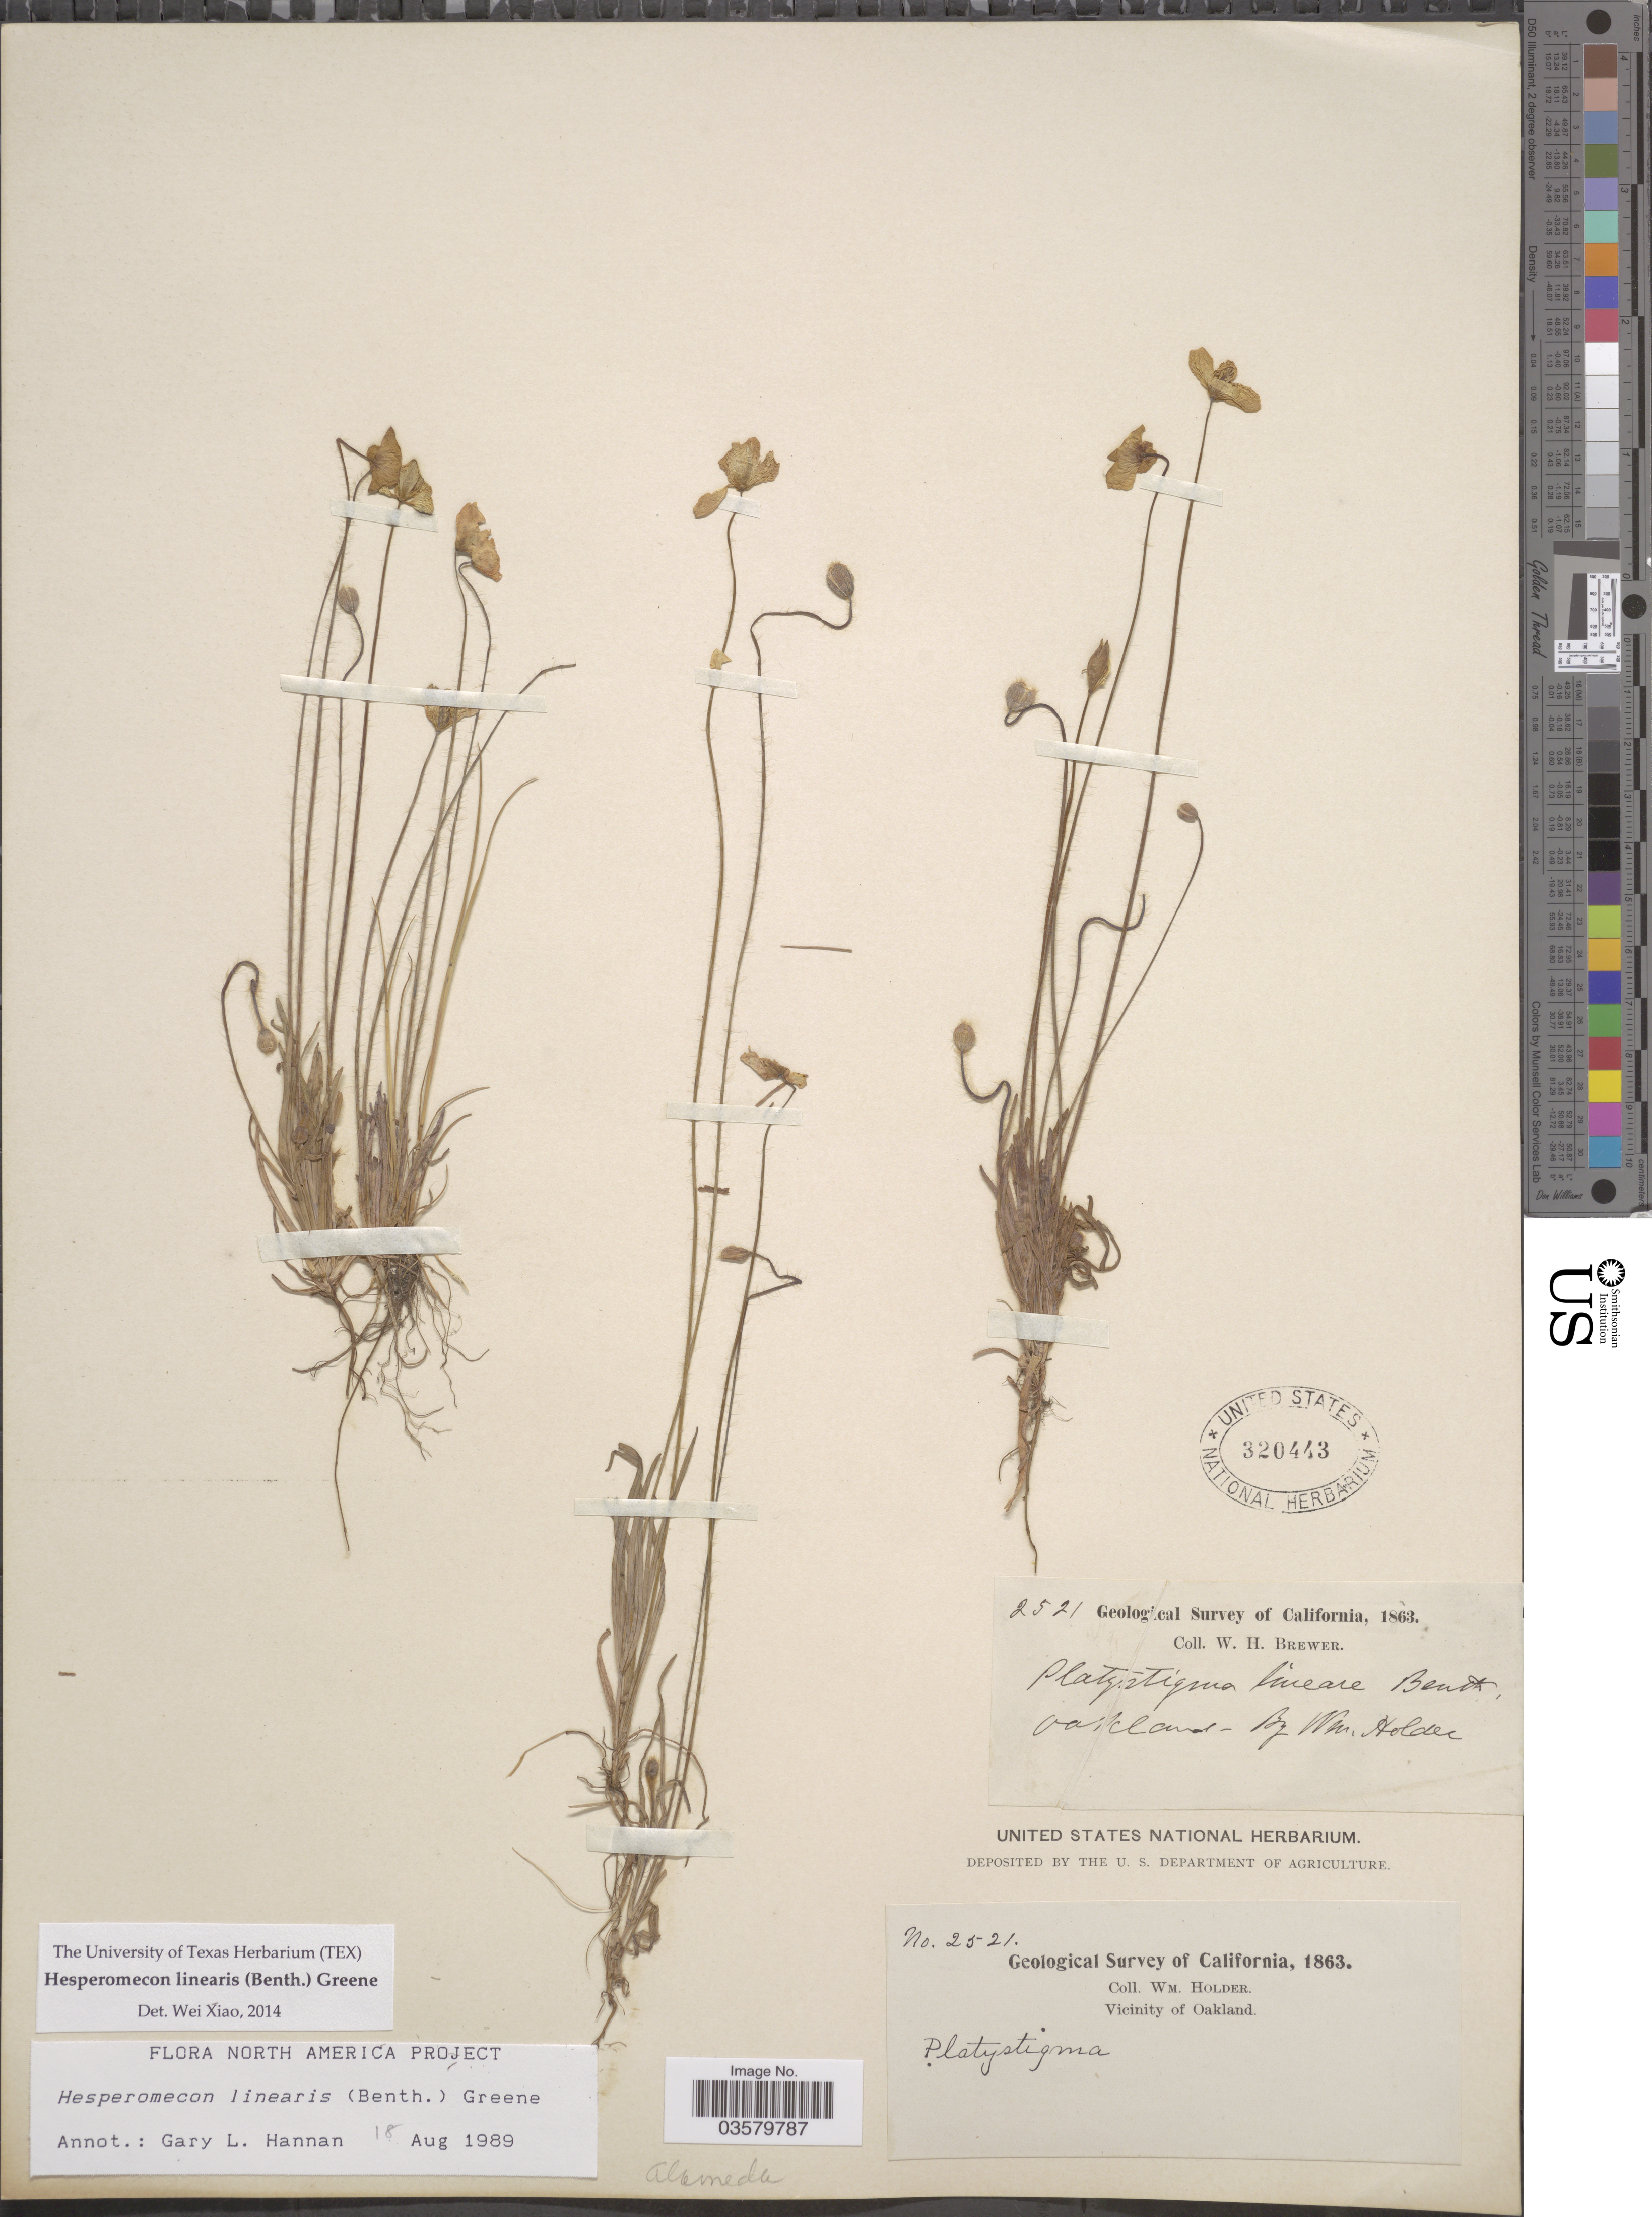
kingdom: Plantae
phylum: Tracheophyta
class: Magnoliopsida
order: Ranunculales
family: Papaveraceae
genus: Platystigma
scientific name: Platystigma lineare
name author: Benth.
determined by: Strong, M. T., (US), Smithsonian Institution - National Museum of Natural History (UNITED STATES)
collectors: W. Holder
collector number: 2521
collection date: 1863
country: United States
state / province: California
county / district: Alameda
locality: Vicinity of Oakland.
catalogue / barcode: US 320443